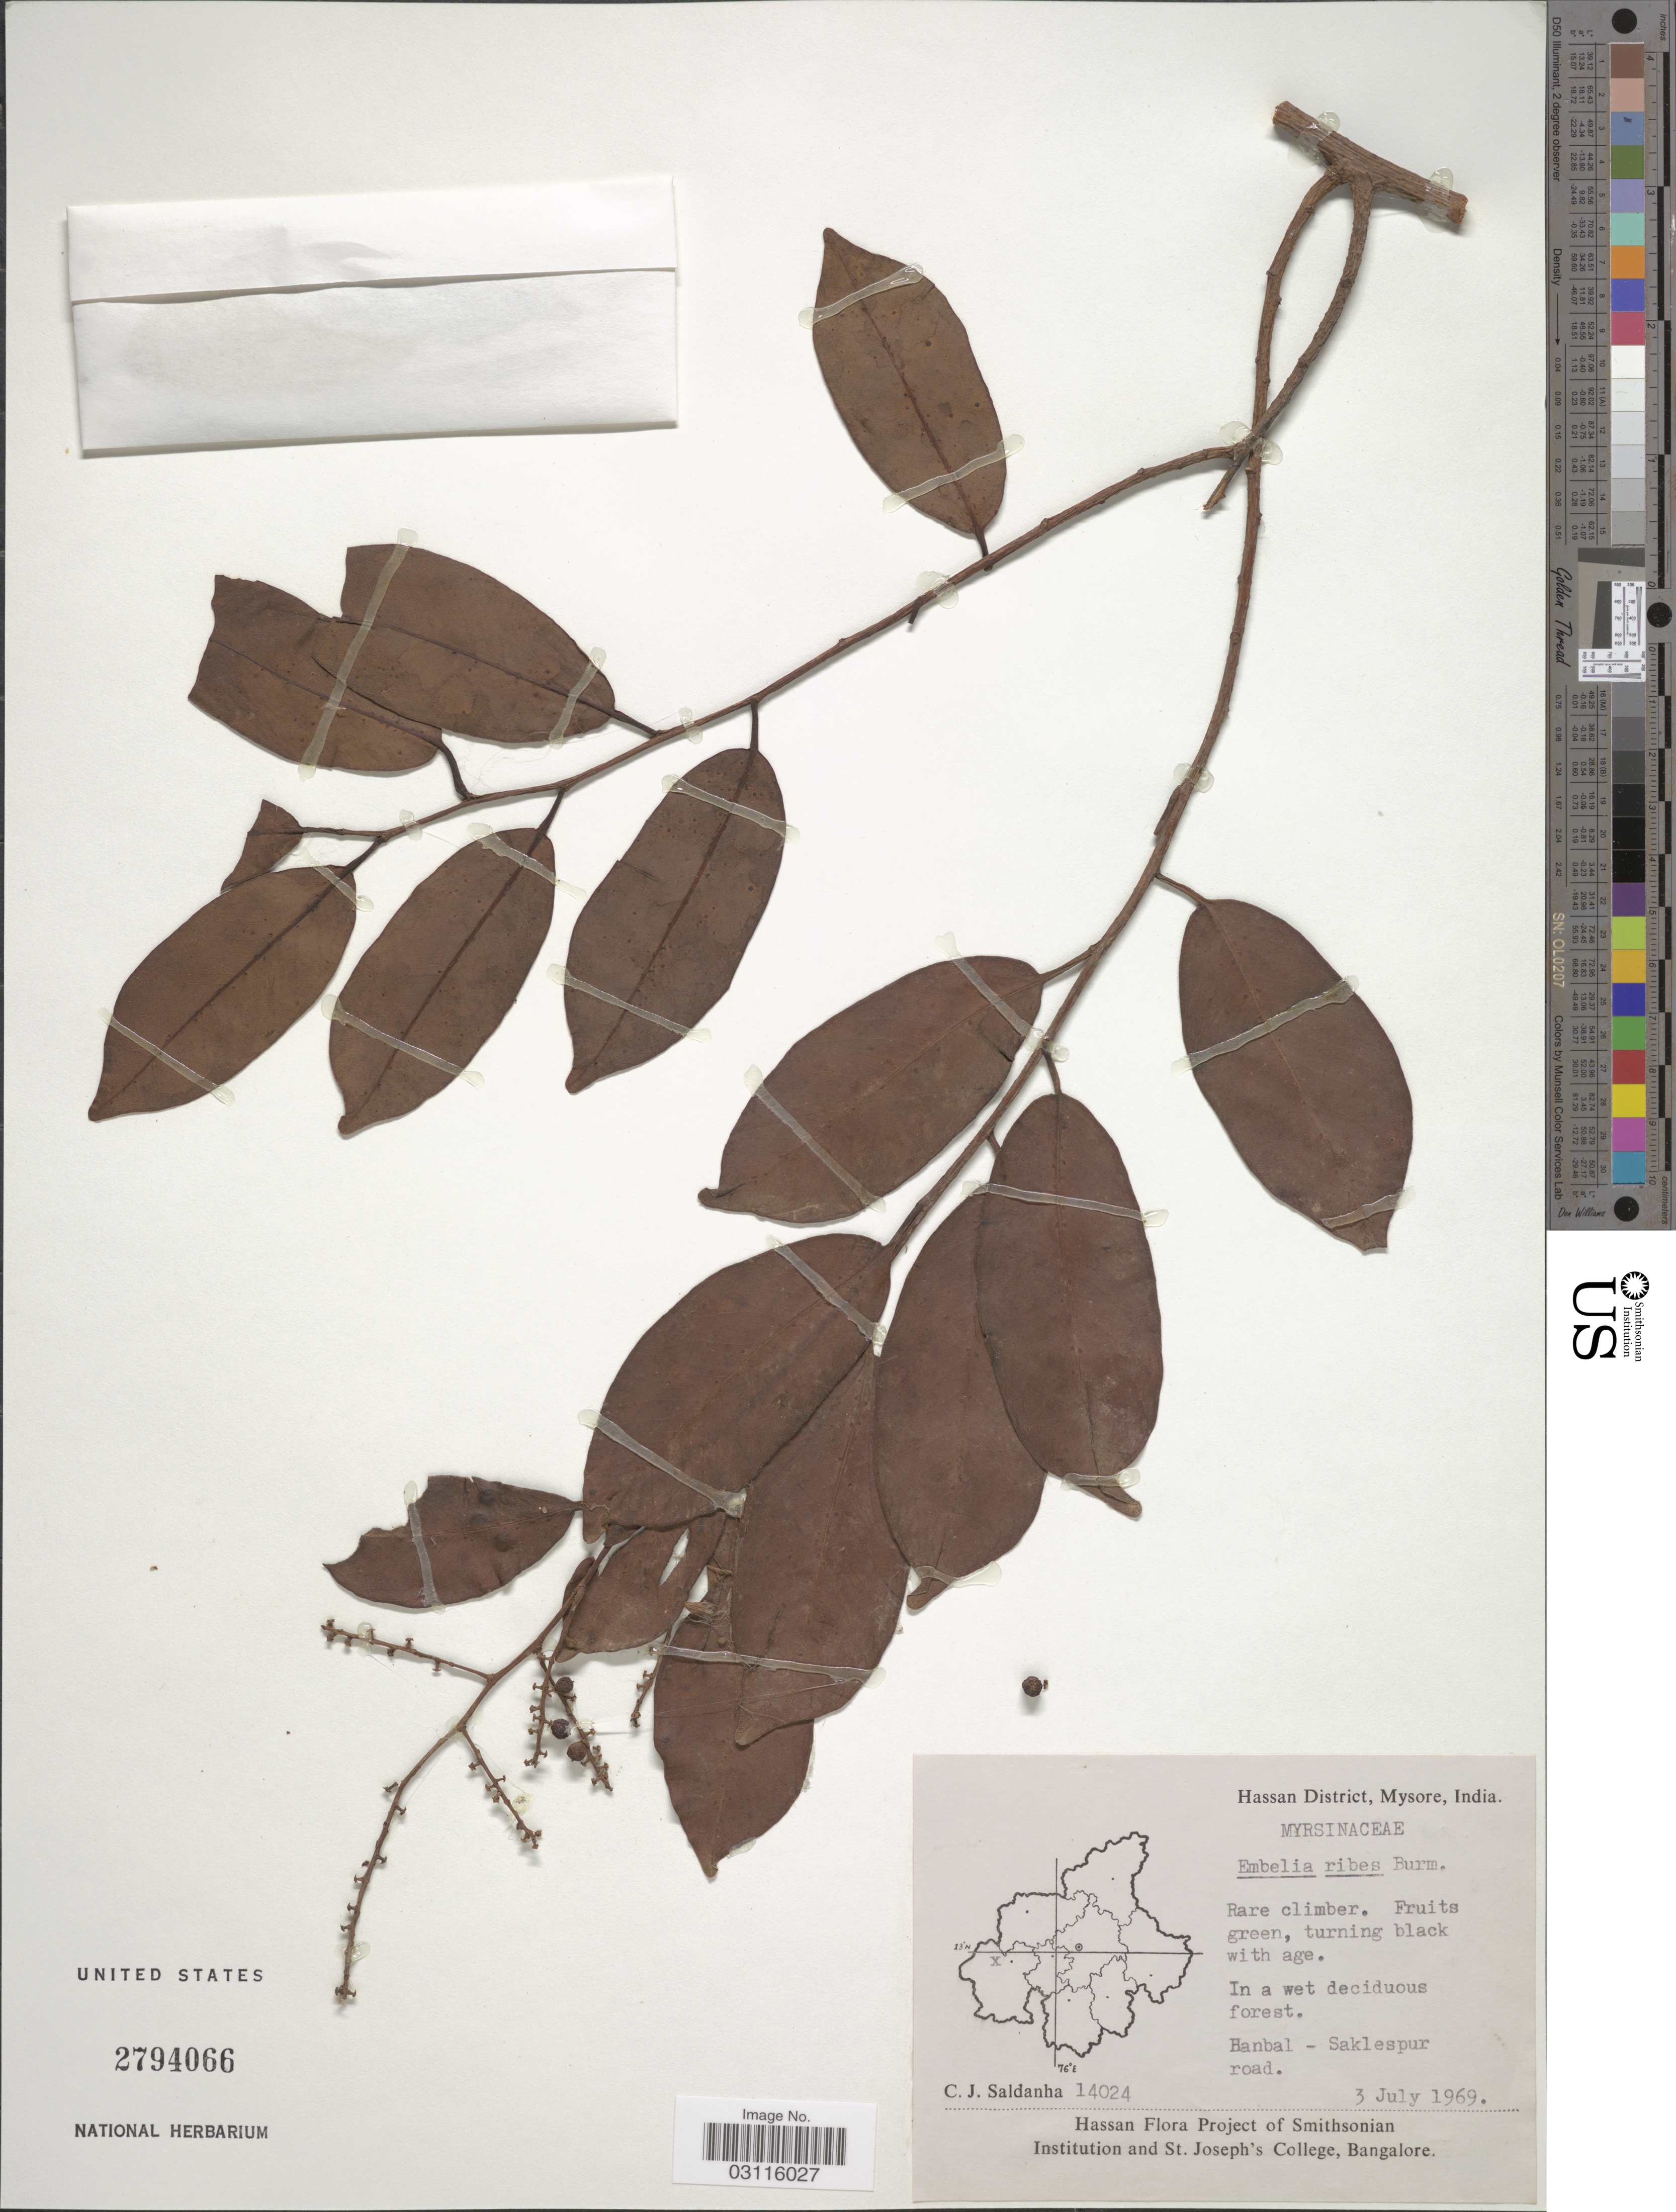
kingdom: Plantae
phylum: Tracheophyta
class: Magnoliopsida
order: Ericales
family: Primulaceae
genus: Embelia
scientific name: Embelia ribes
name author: Burm. f.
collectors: C. J. Saldanha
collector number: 14024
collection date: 1969-07-03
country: India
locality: Hassan District, Mysore, Hanbal-Saklespur road.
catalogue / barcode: US 2794066